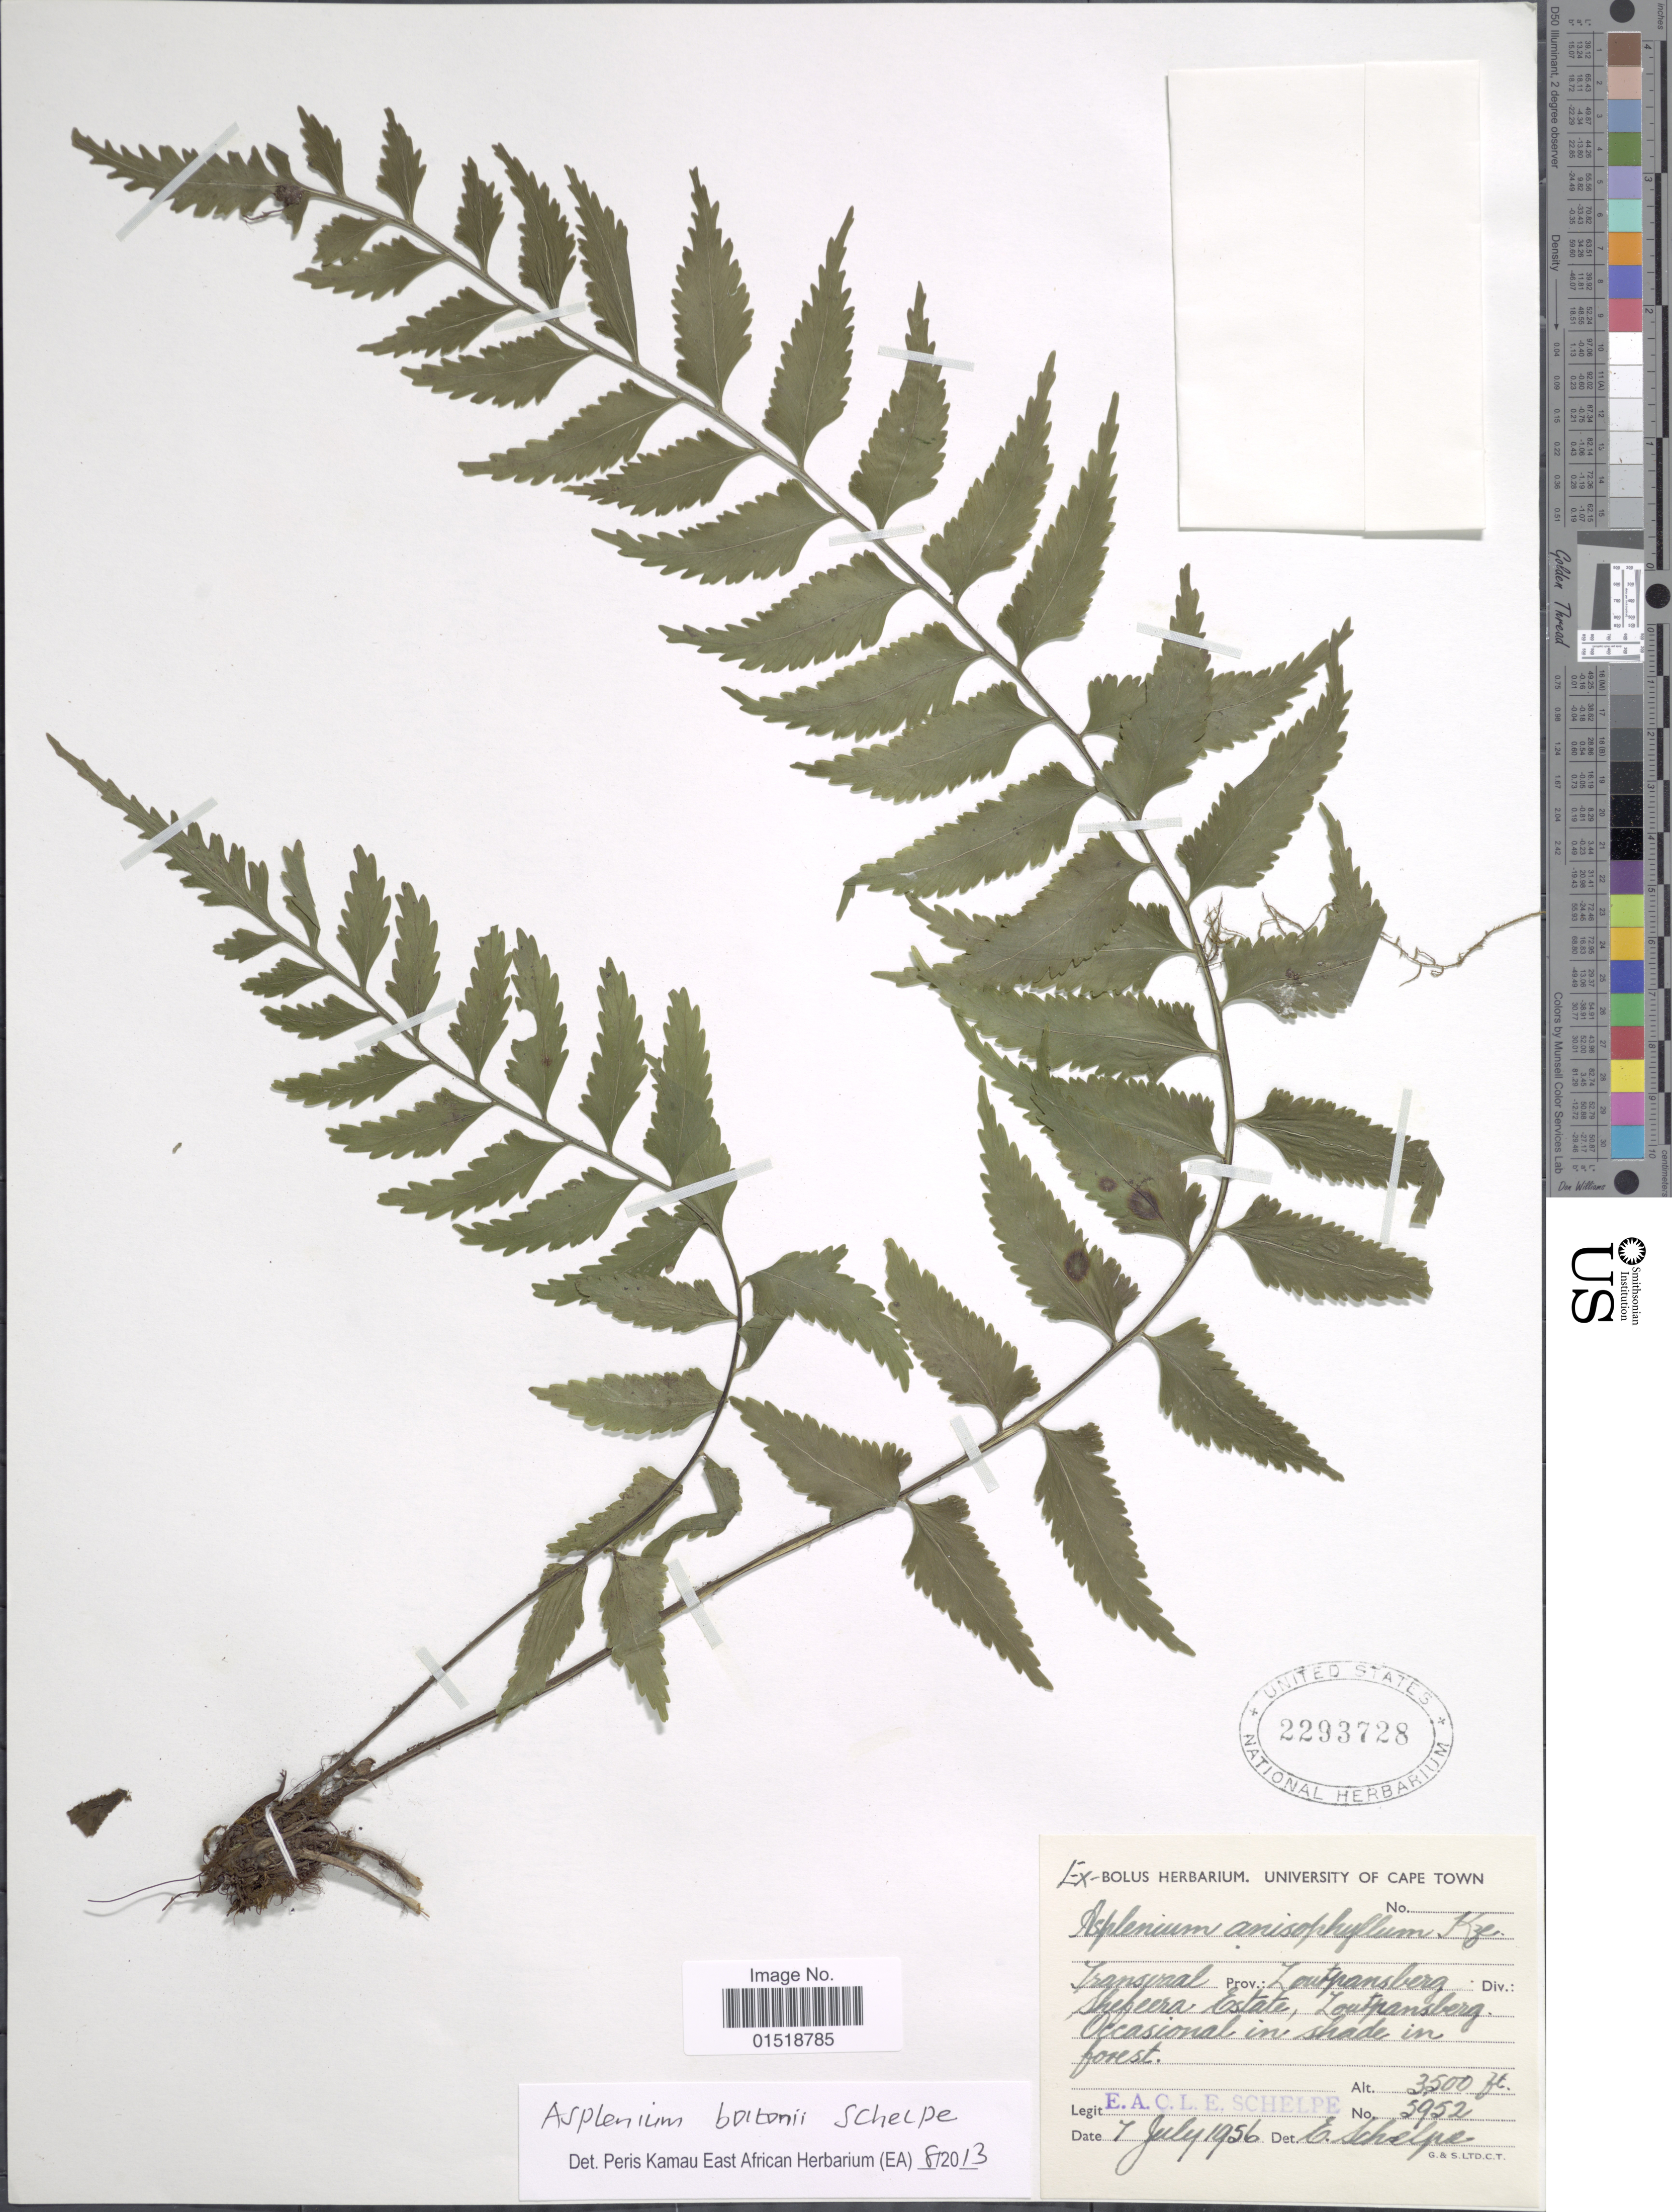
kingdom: Plantae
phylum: Tracheophyta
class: Polypodiopsida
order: Polypodiales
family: Aspleniaceae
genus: Asplenium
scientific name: Asplenium boltonii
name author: Hook. ex Schelpe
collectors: E. A. C. L. E. Schelpe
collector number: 5952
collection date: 1956-07-07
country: South Africa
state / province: Limpopo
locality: Transvaal Prov.: Zoutpansberg Div.: Shefeera Estate, Zoutpansberg.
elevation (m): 1067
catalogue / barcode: US 2293728